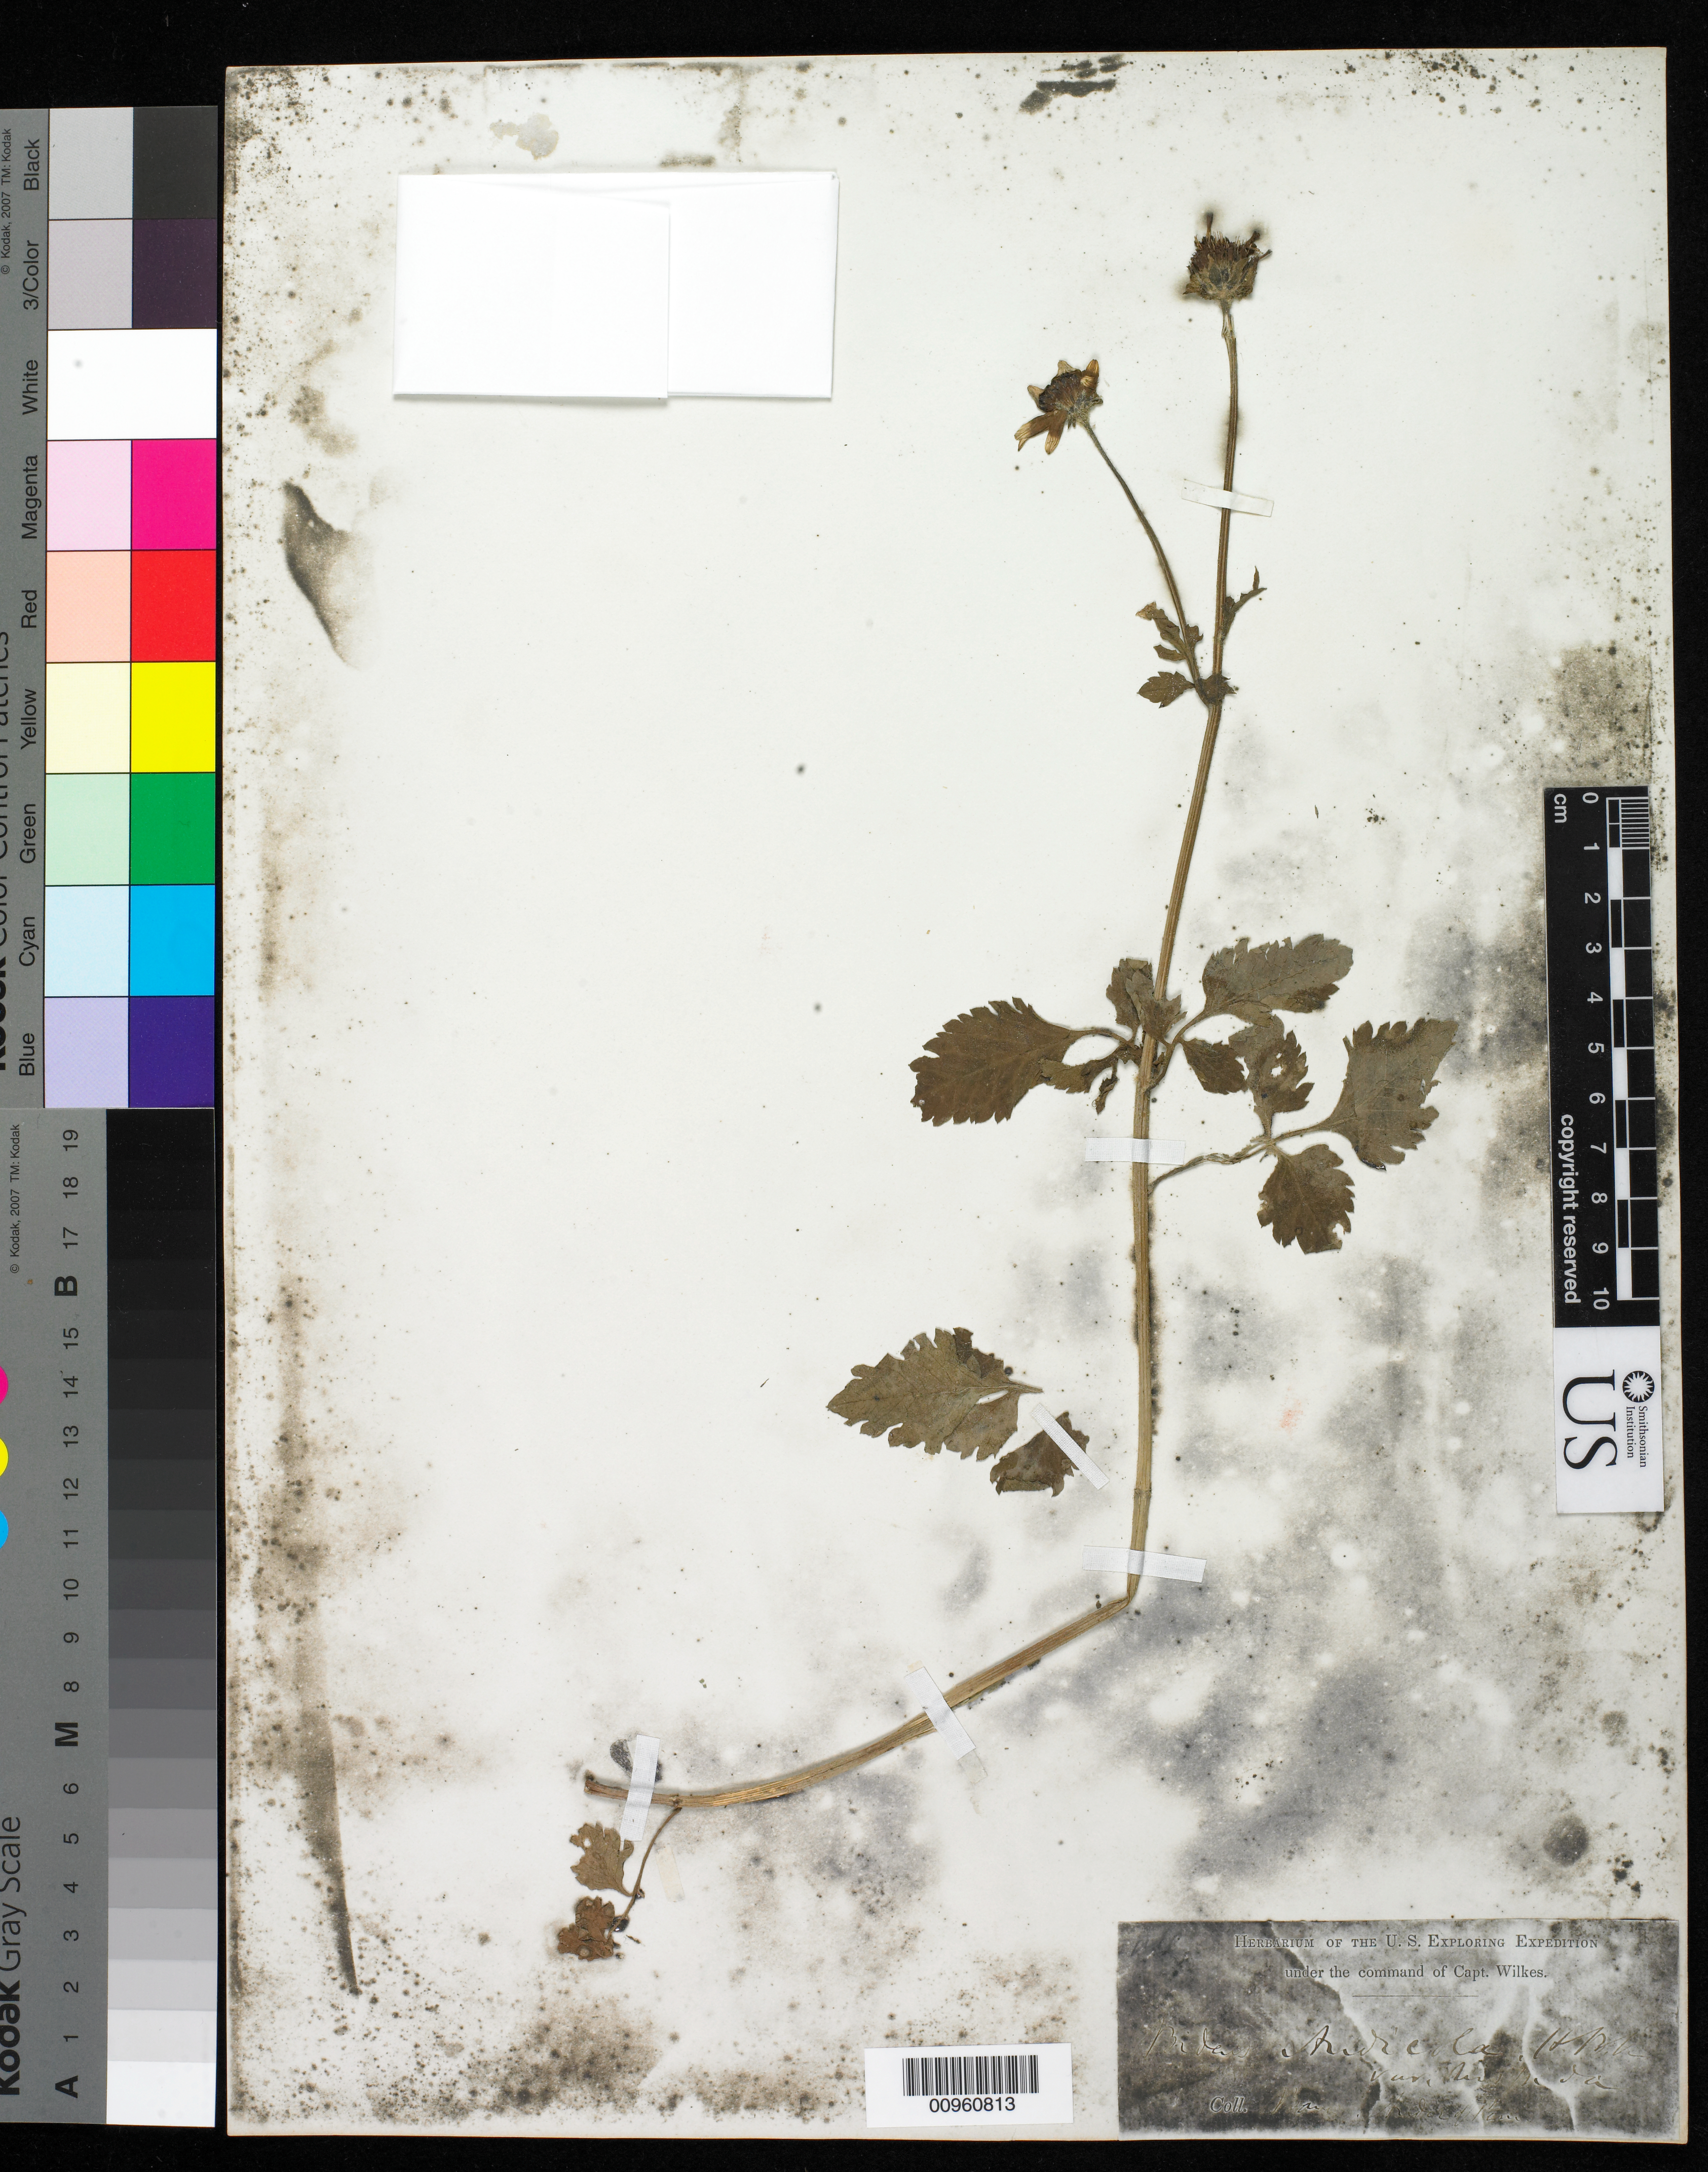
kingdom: Plantae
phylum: Tracheophyta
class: Magnoliopsida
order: Asterales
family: Asteraceae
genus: Bidens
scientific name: Bidens andicola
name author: Kunth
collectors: Wilkes Explor. Exped.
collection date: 1838/1842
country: Peru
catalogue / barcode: US 98581